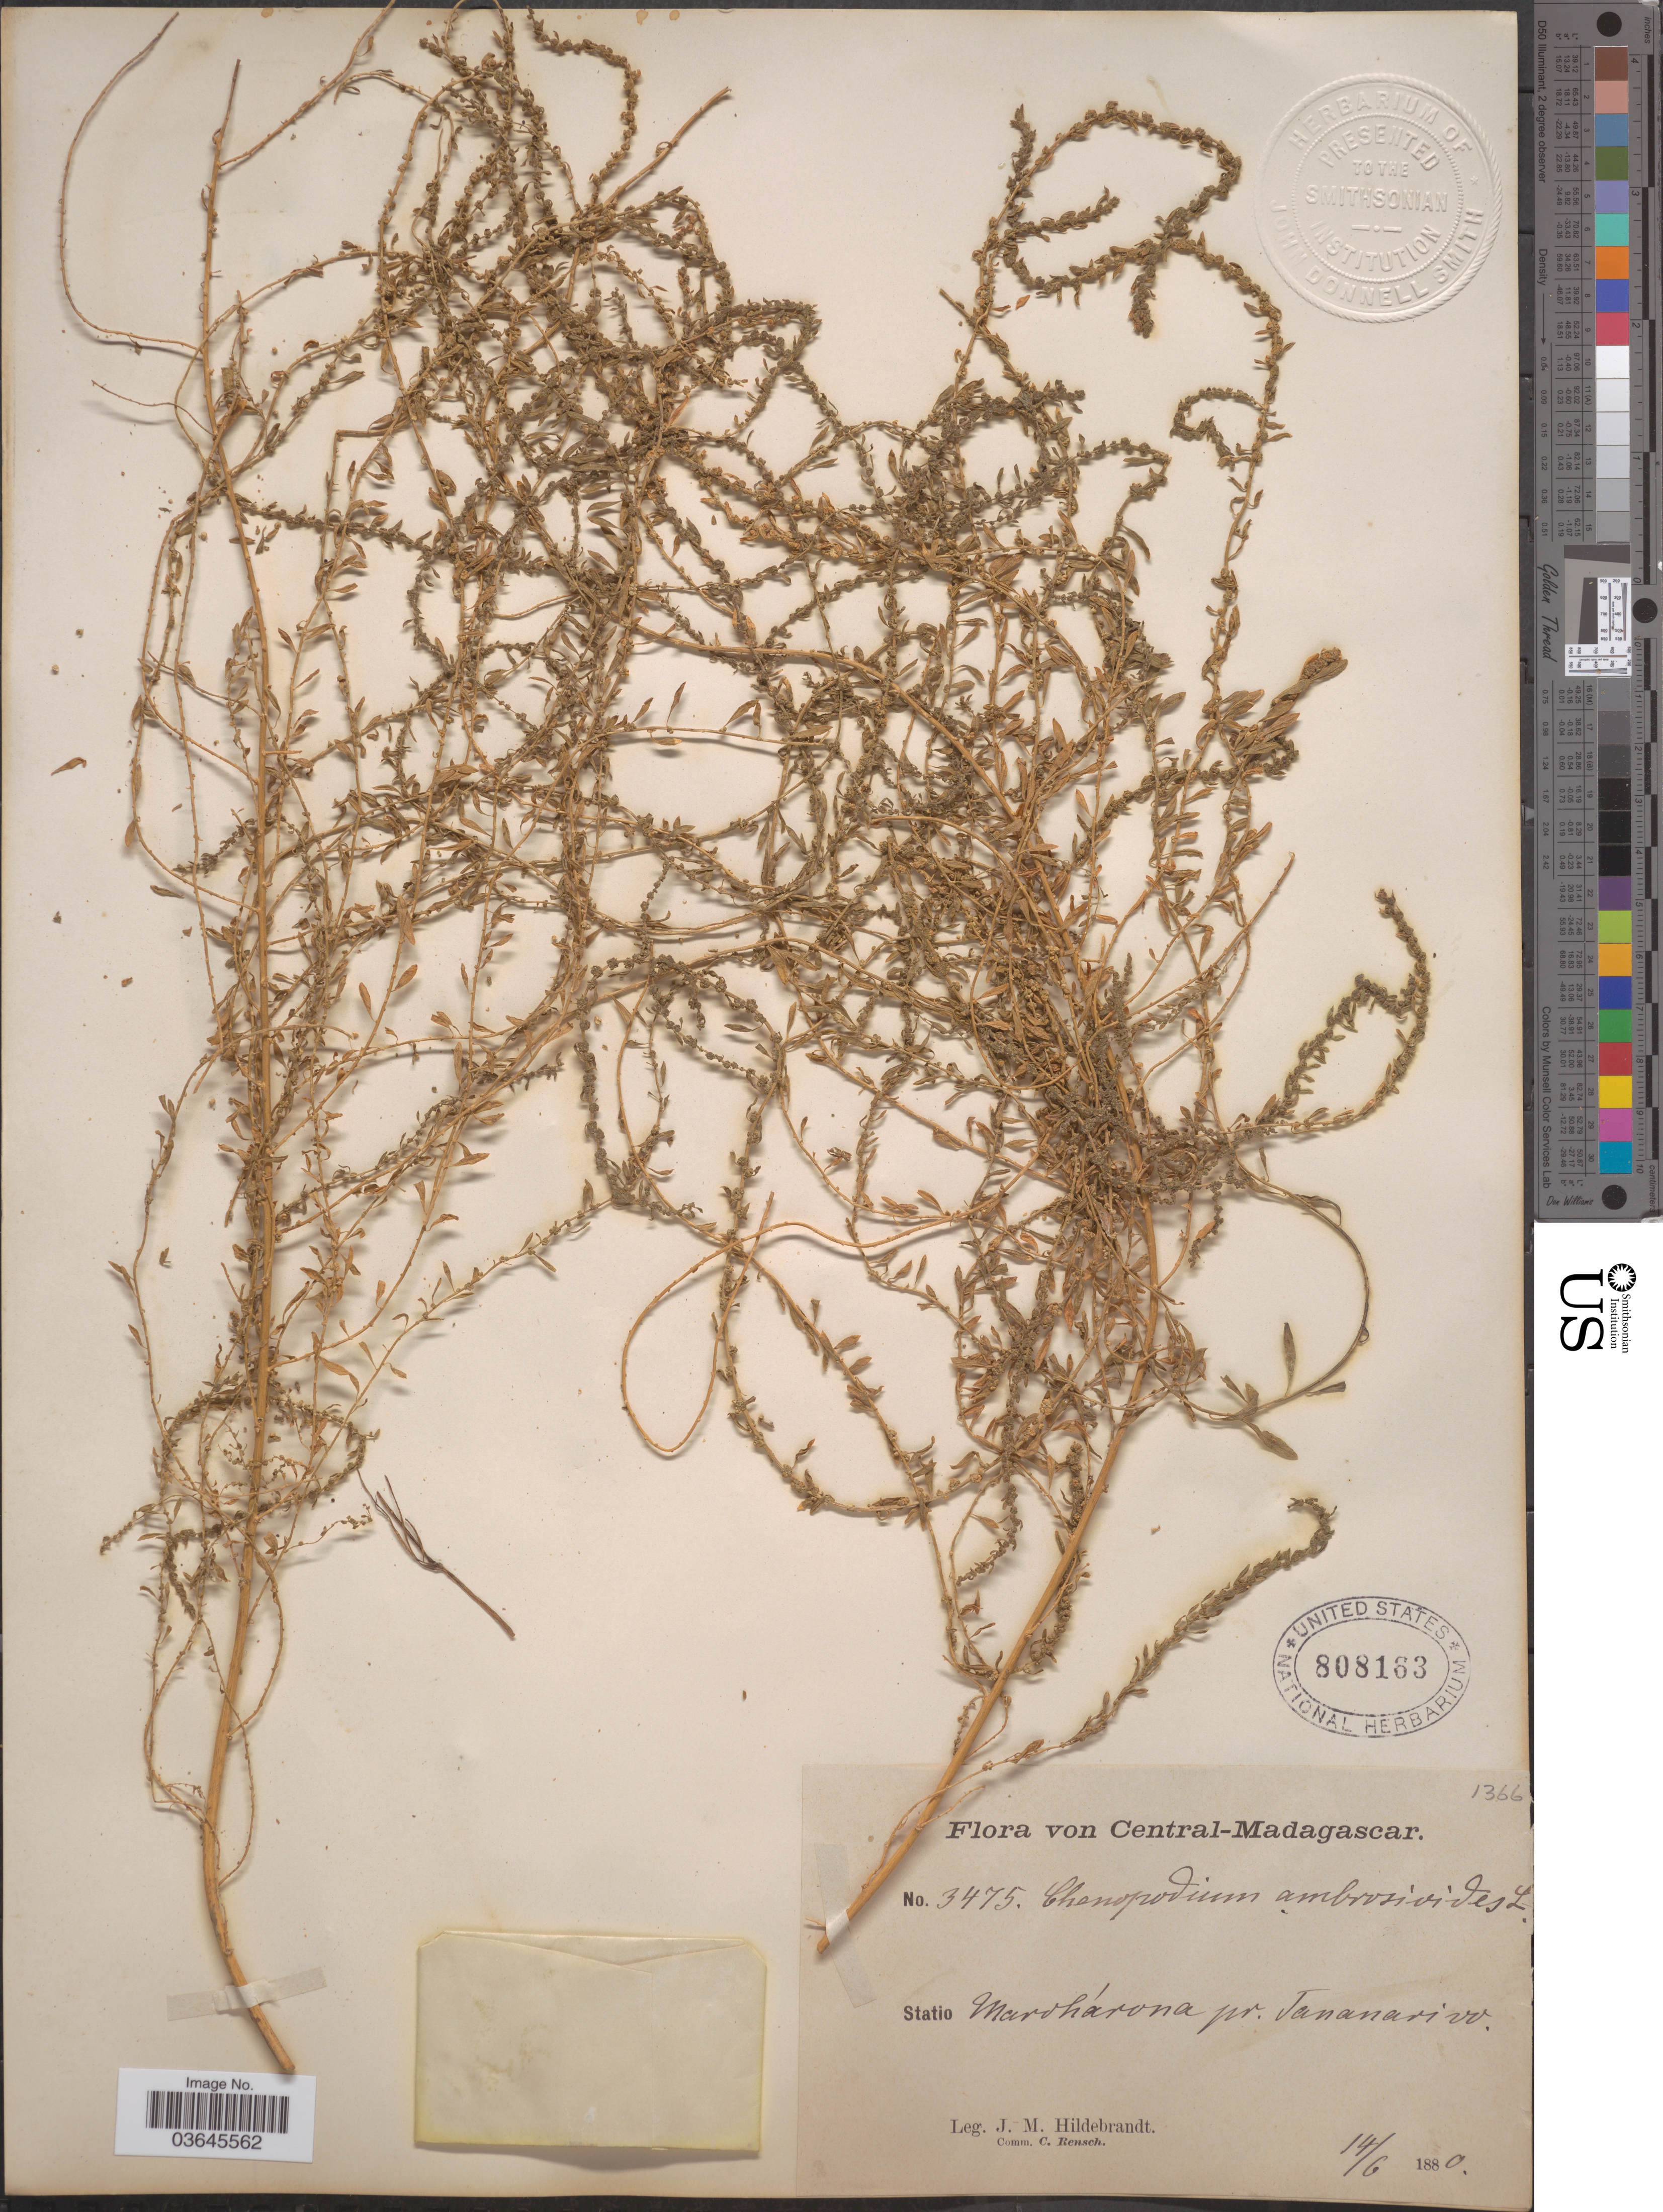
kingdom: Plantae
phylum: Tracheophyta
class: Magnoliopsida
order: Caryophyllales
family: Amaranthaceae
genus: Chenopodium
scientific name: Chenopodium ambrosioides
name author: L.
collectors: J. Hildebrandt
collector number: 3475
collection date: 1880-06-14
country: Madagascar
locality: Central-Madagascar. Statio Marohárona pr. Tananarivo.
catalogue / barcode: US 808163